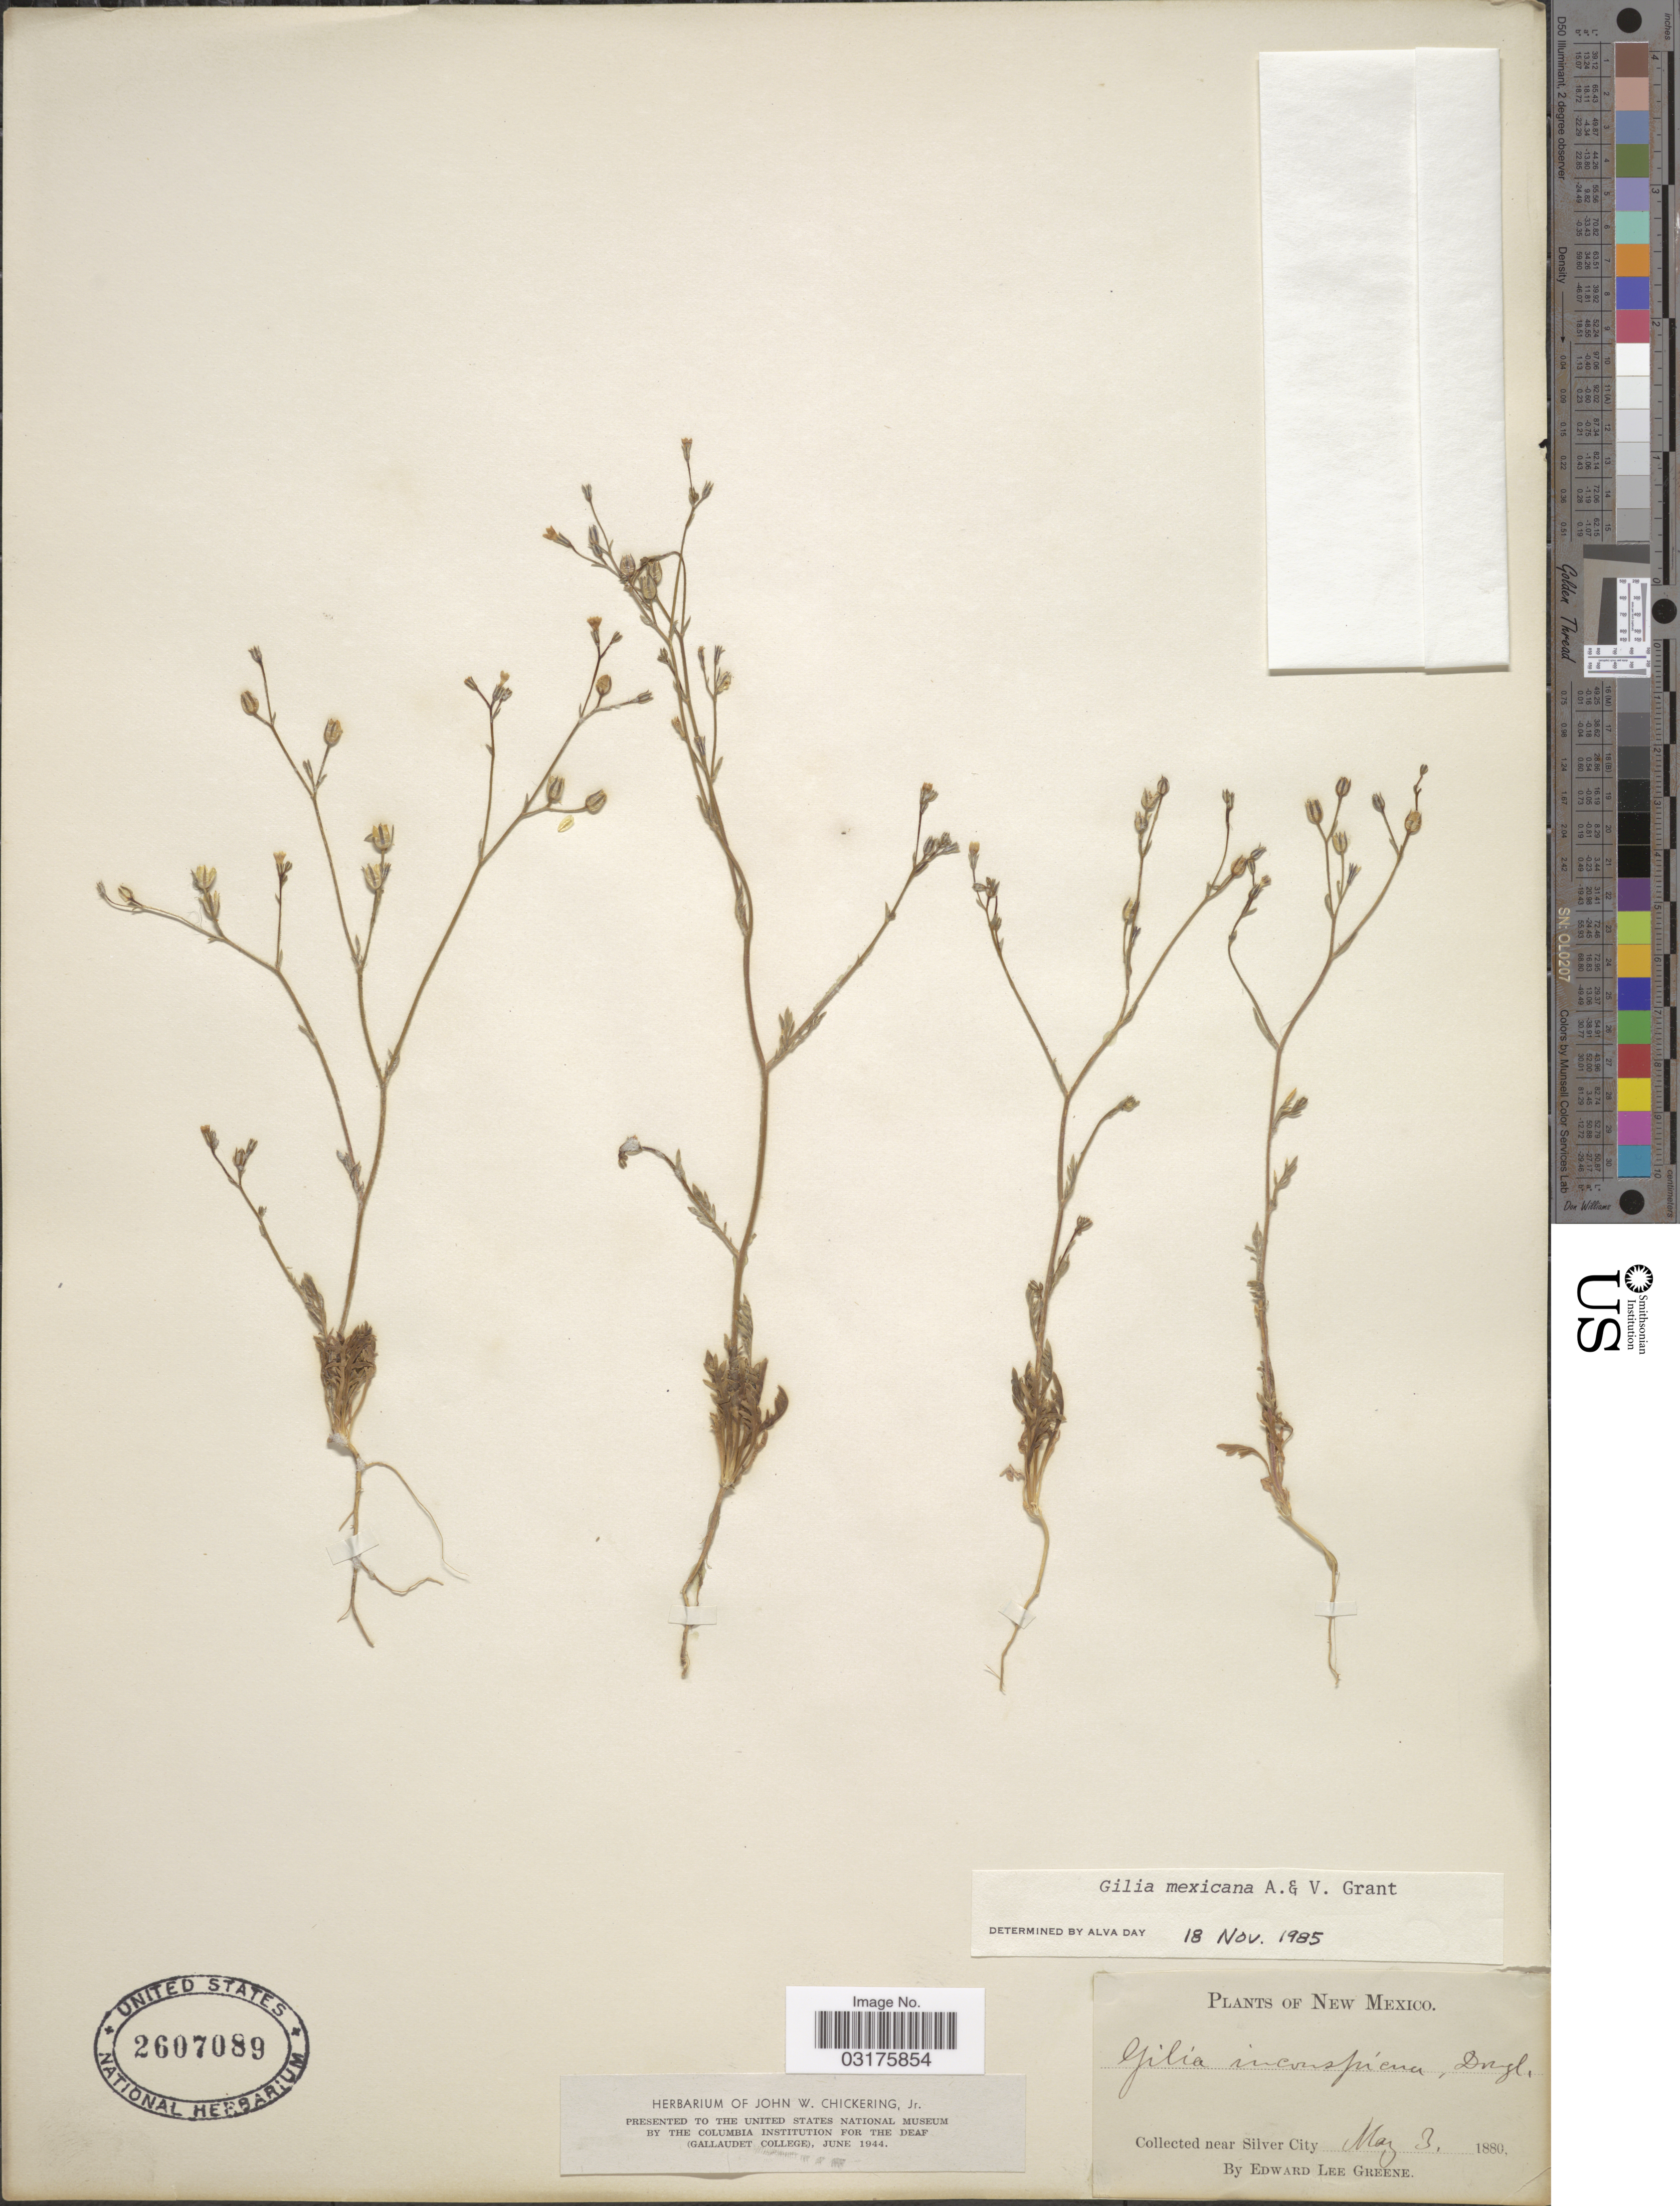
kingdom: Plantae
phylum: Tracheophyta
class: Magnoliopsida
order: Ericales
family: Polemoniaceae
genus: Gilia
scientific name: Gilia mexicana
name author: A.D. Grant & V.E. Grant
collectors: E. L. Greene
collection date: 1880-05-03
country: United States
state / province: New Mexico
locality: Near Silver City.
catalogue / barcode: US 2607089